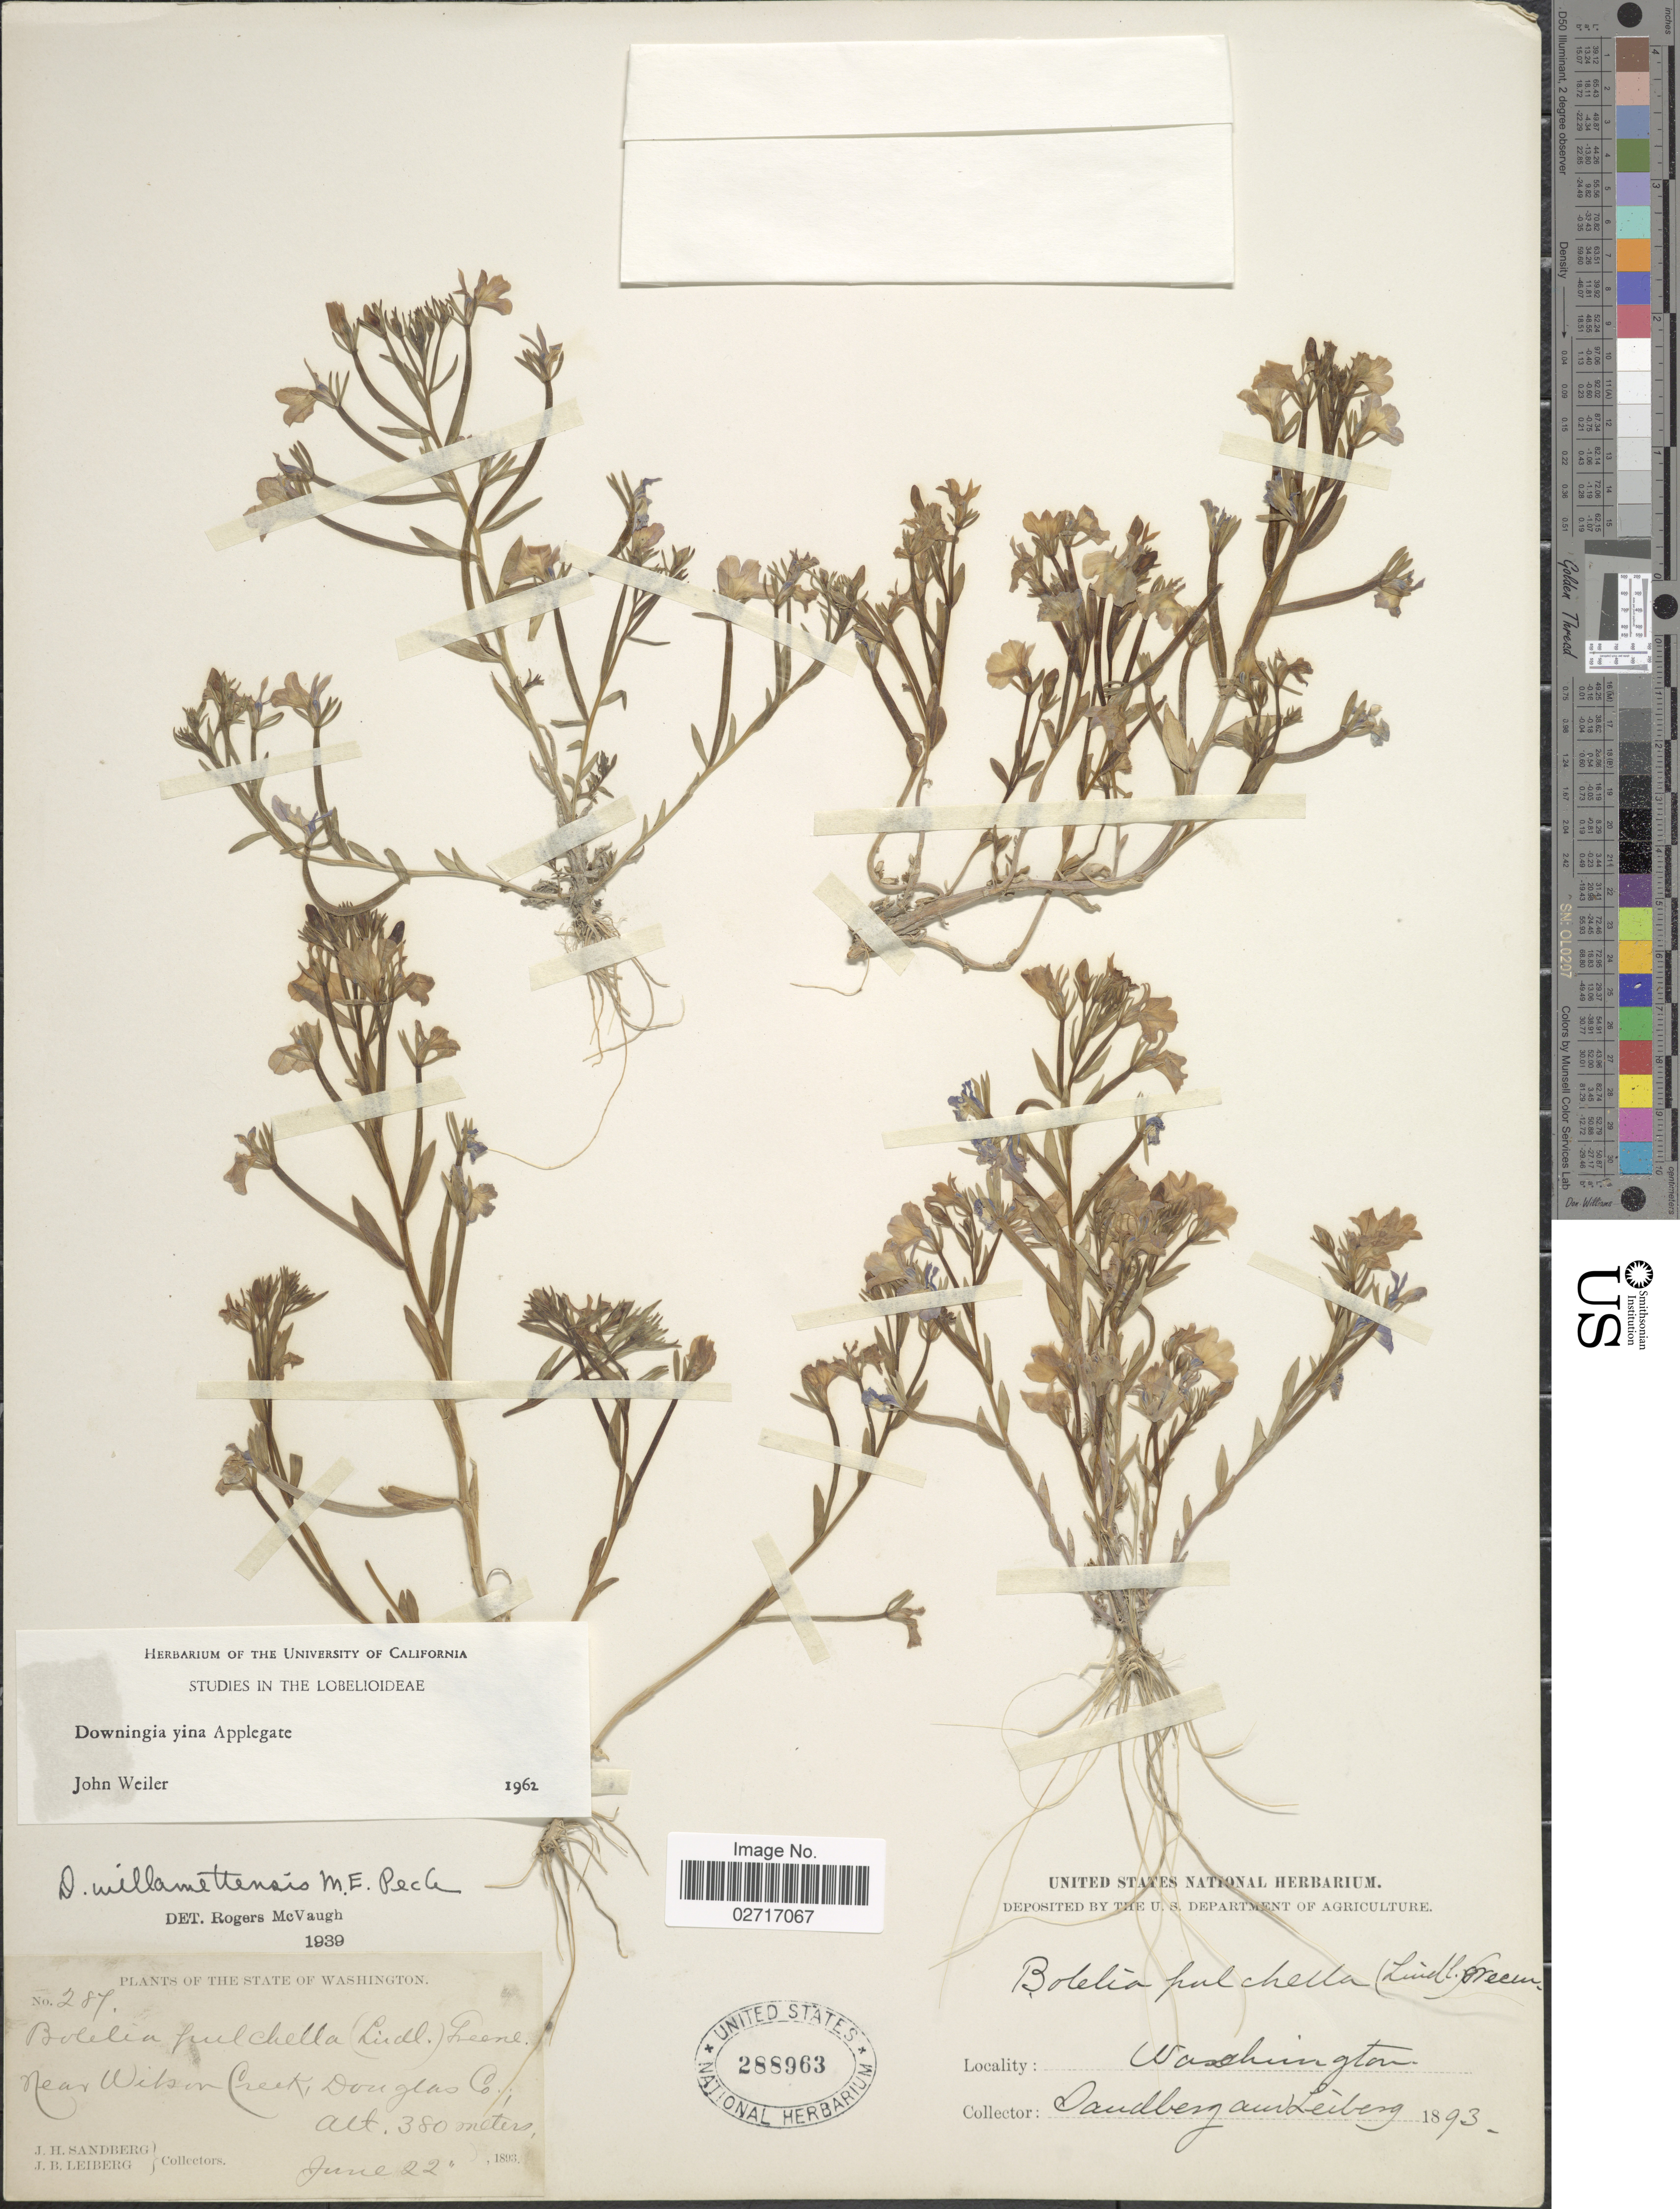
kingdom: Plantae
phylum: Tracheophyta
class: Magnoliopsida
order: Asterales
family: Campanulaceae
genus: Downingia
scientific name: Downingia yina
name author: Applegate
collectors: J. H. Sandberg & J. B. Leiberg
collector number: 287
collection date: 1893-06-22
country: United States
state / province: Washington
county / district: Douglas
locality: Near Wilson Creek, Douglas Co.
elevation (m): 380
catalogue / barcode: US 288963